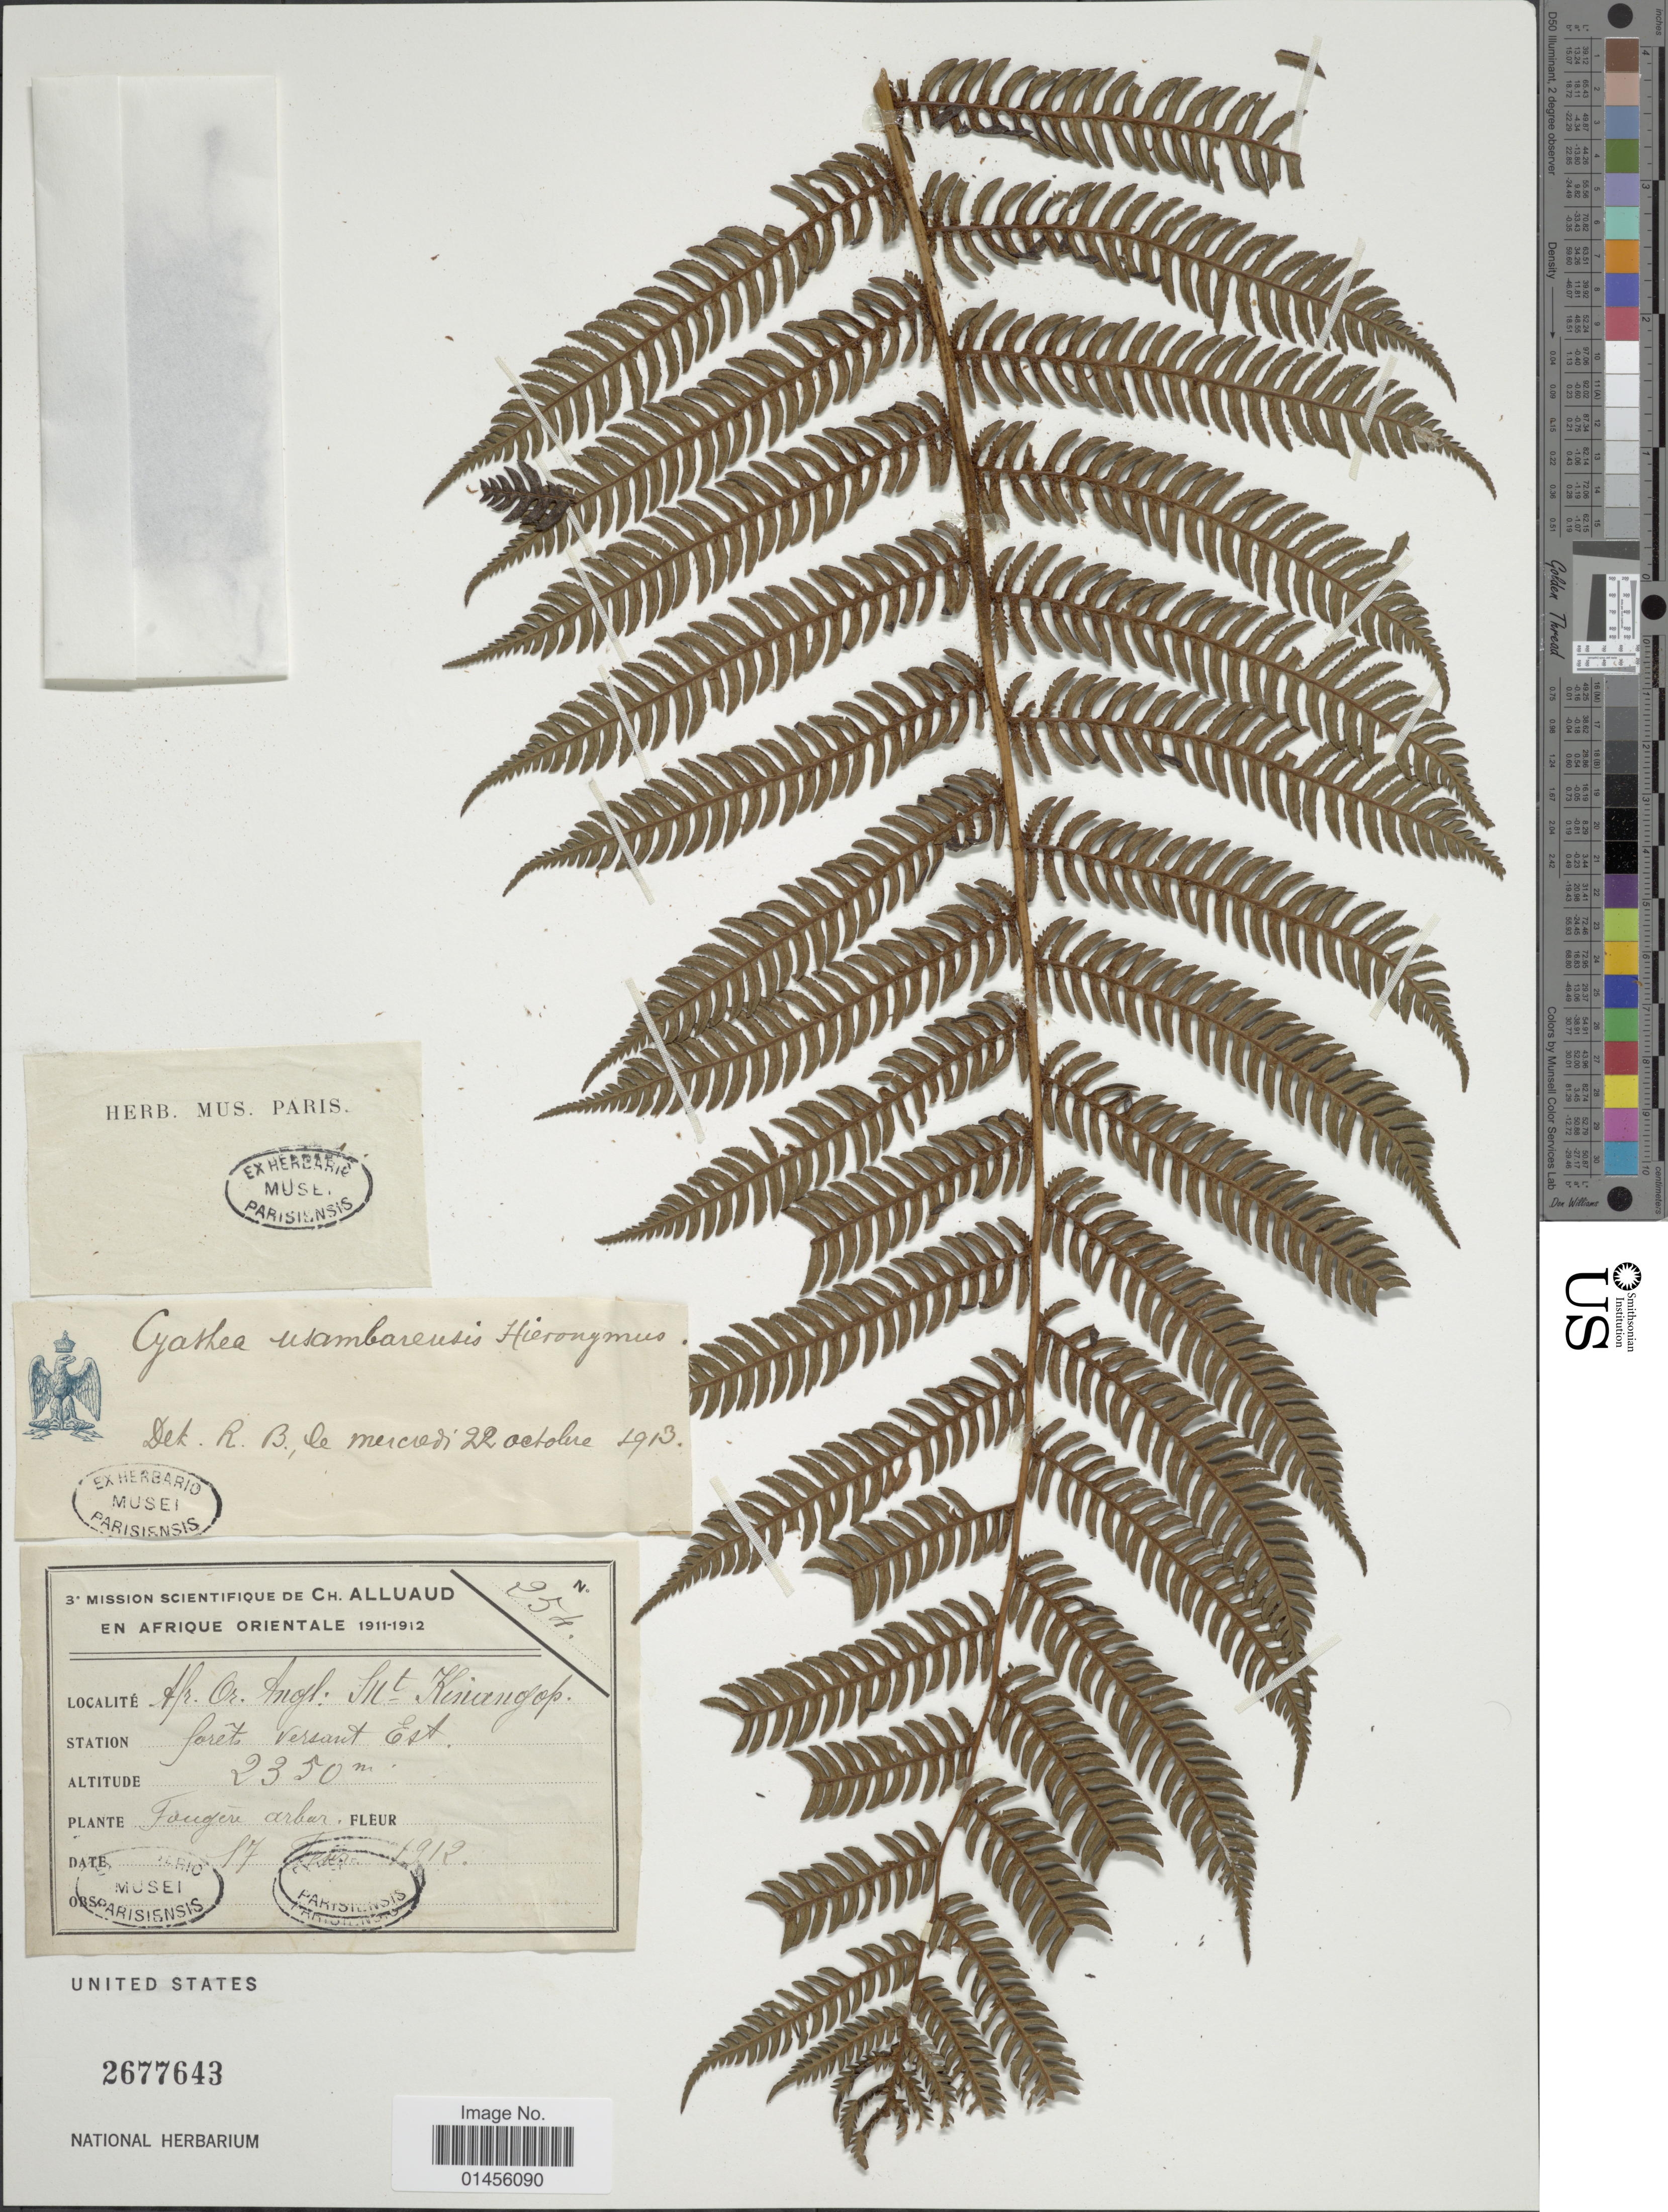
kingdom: Plantae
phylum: Tracheophyta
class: Polypodiopsida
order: Cyatheales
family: Cyatheaceae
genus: Alsophila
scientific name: Alsophila manniana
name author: (Hook.) R.M. Tryon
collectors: C. Alluaud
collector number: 254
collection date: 1912-02-17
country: Kenya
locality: Central, Foret Versant Est. En Afrique Orientale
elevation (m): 2350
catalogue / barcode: US 2677643